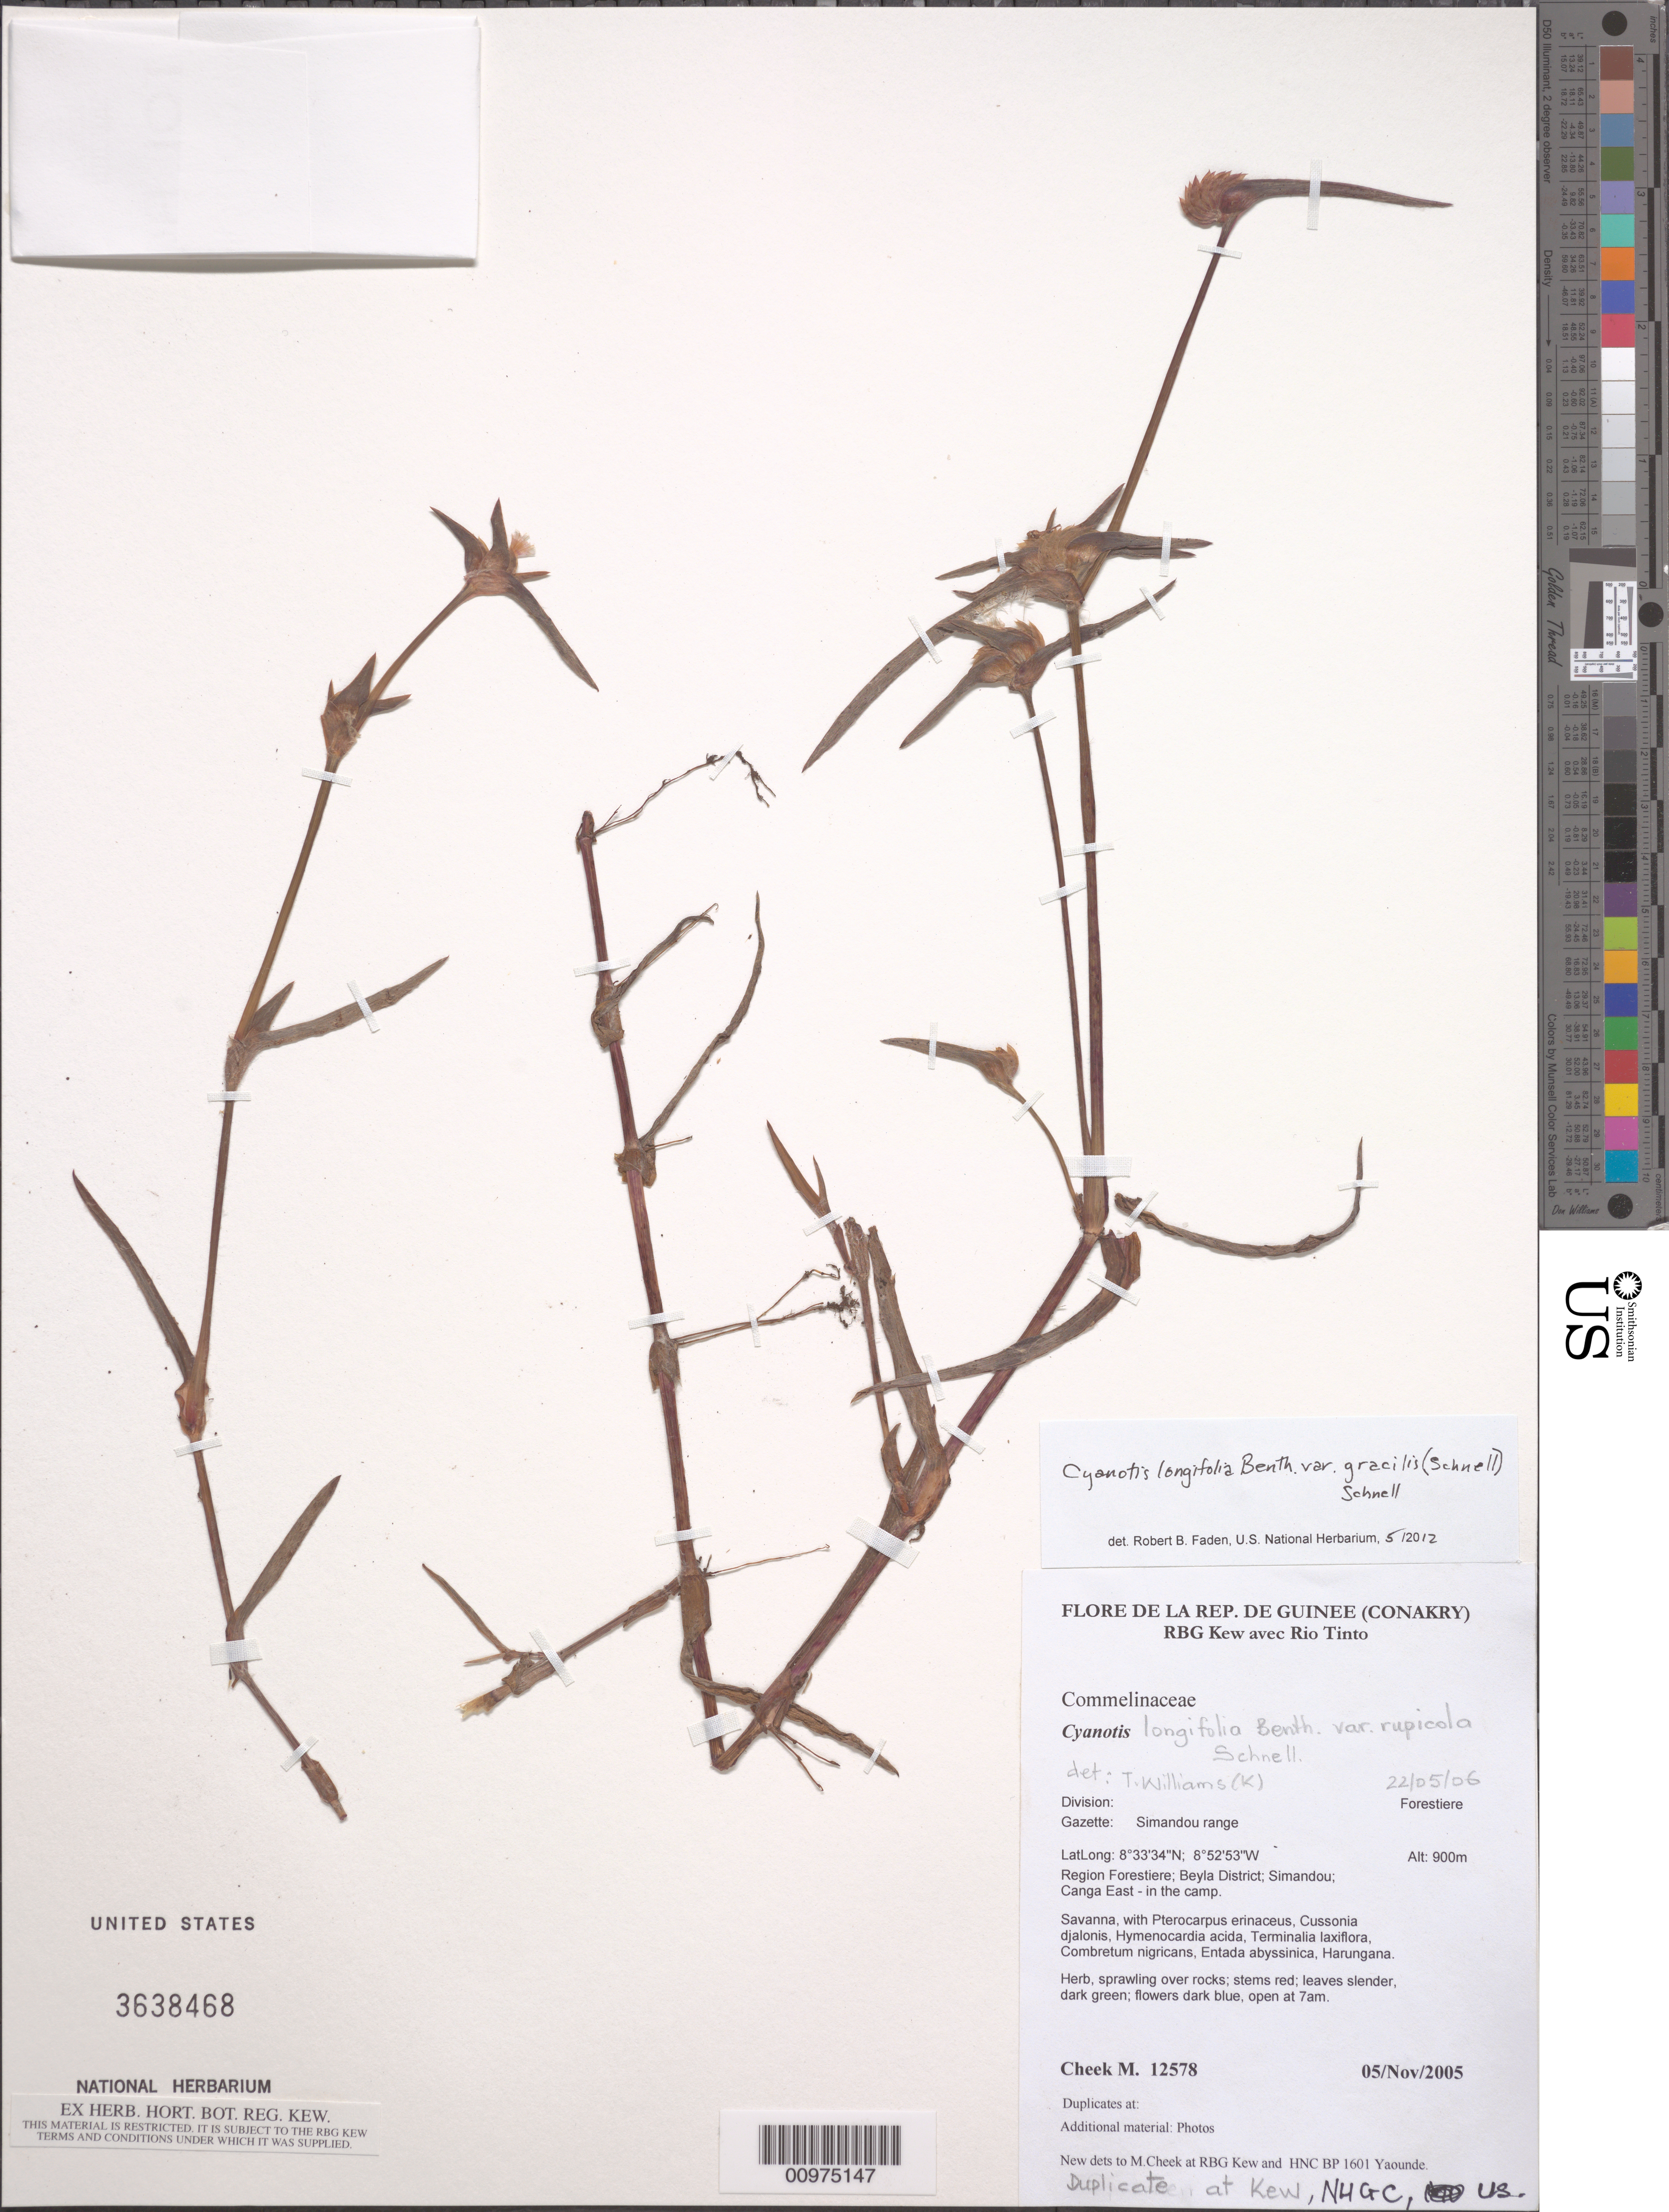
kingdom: Plantae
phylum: Tracheophyta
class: Liliopsida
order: Commelinales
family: Commelinaceae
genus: Cyanotis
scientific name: Cyanotis longifolia var. gracilis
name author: (Schnell) Schnell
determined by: Faden, Robert B., (US), Smithsonian Institution - National Museum of Natural History (UNITED STATES)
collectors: M. Cheek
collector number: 12578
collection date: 2005-11-05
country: Guinea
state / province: Nzérékoré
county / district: Beyla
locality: Forestiere. Simandou range. Region Forestiere; Canga East - in the camp.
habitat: Savanna, with Pterocarpus erinaceus, Cussonia djalonis, Hymenocardia acida, Terminalia laxiflora, Combretum nigricans, Entada abyssinica, Harungana.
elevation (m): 900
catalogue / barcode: US 3638468